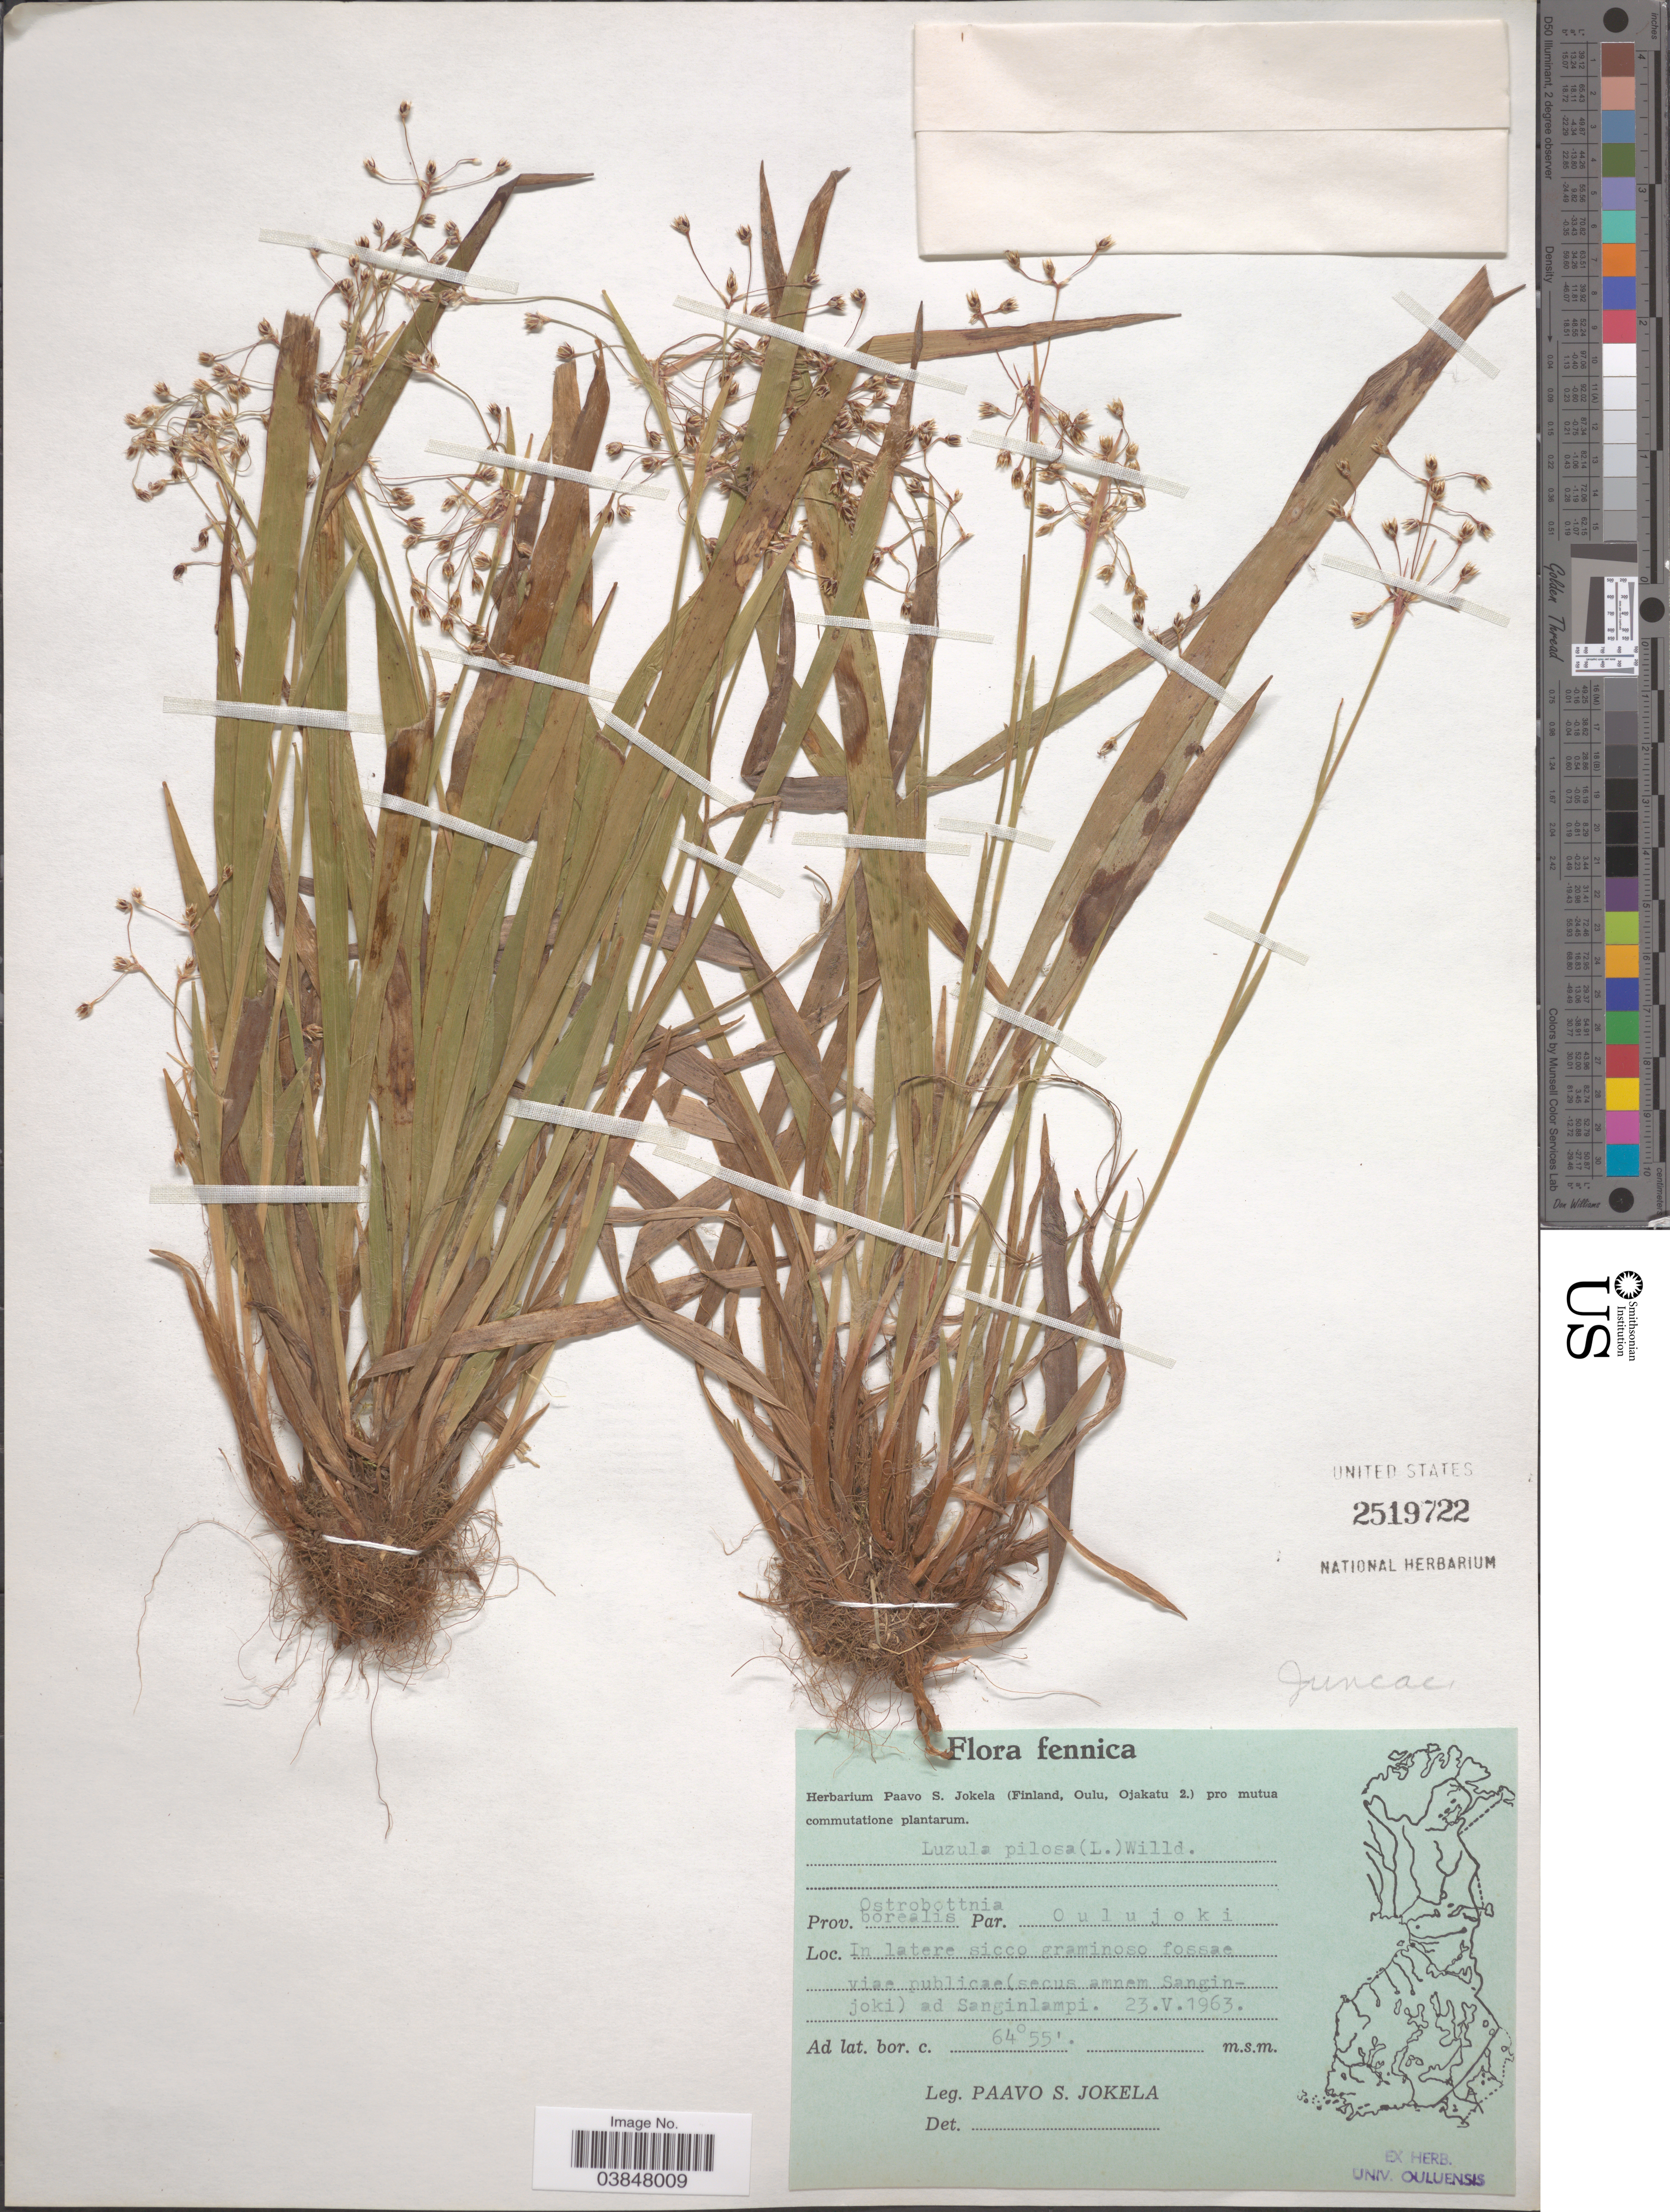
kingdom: Plantae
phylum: Tracheophyta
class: Liliopsida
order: Poales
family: Juncaceae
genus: Luzula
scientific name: Luzula pilosa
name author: (L.) Willd.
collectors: P. Jokela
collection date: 1963-05-23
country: Finland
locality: Prov. Ostrobottnia borealis. Par. Oulujoki. In latere sicco graminoso fossae viae publicae (secus amnem Sanginjoki) ad Sanginkampi.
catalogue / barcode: US 2519722